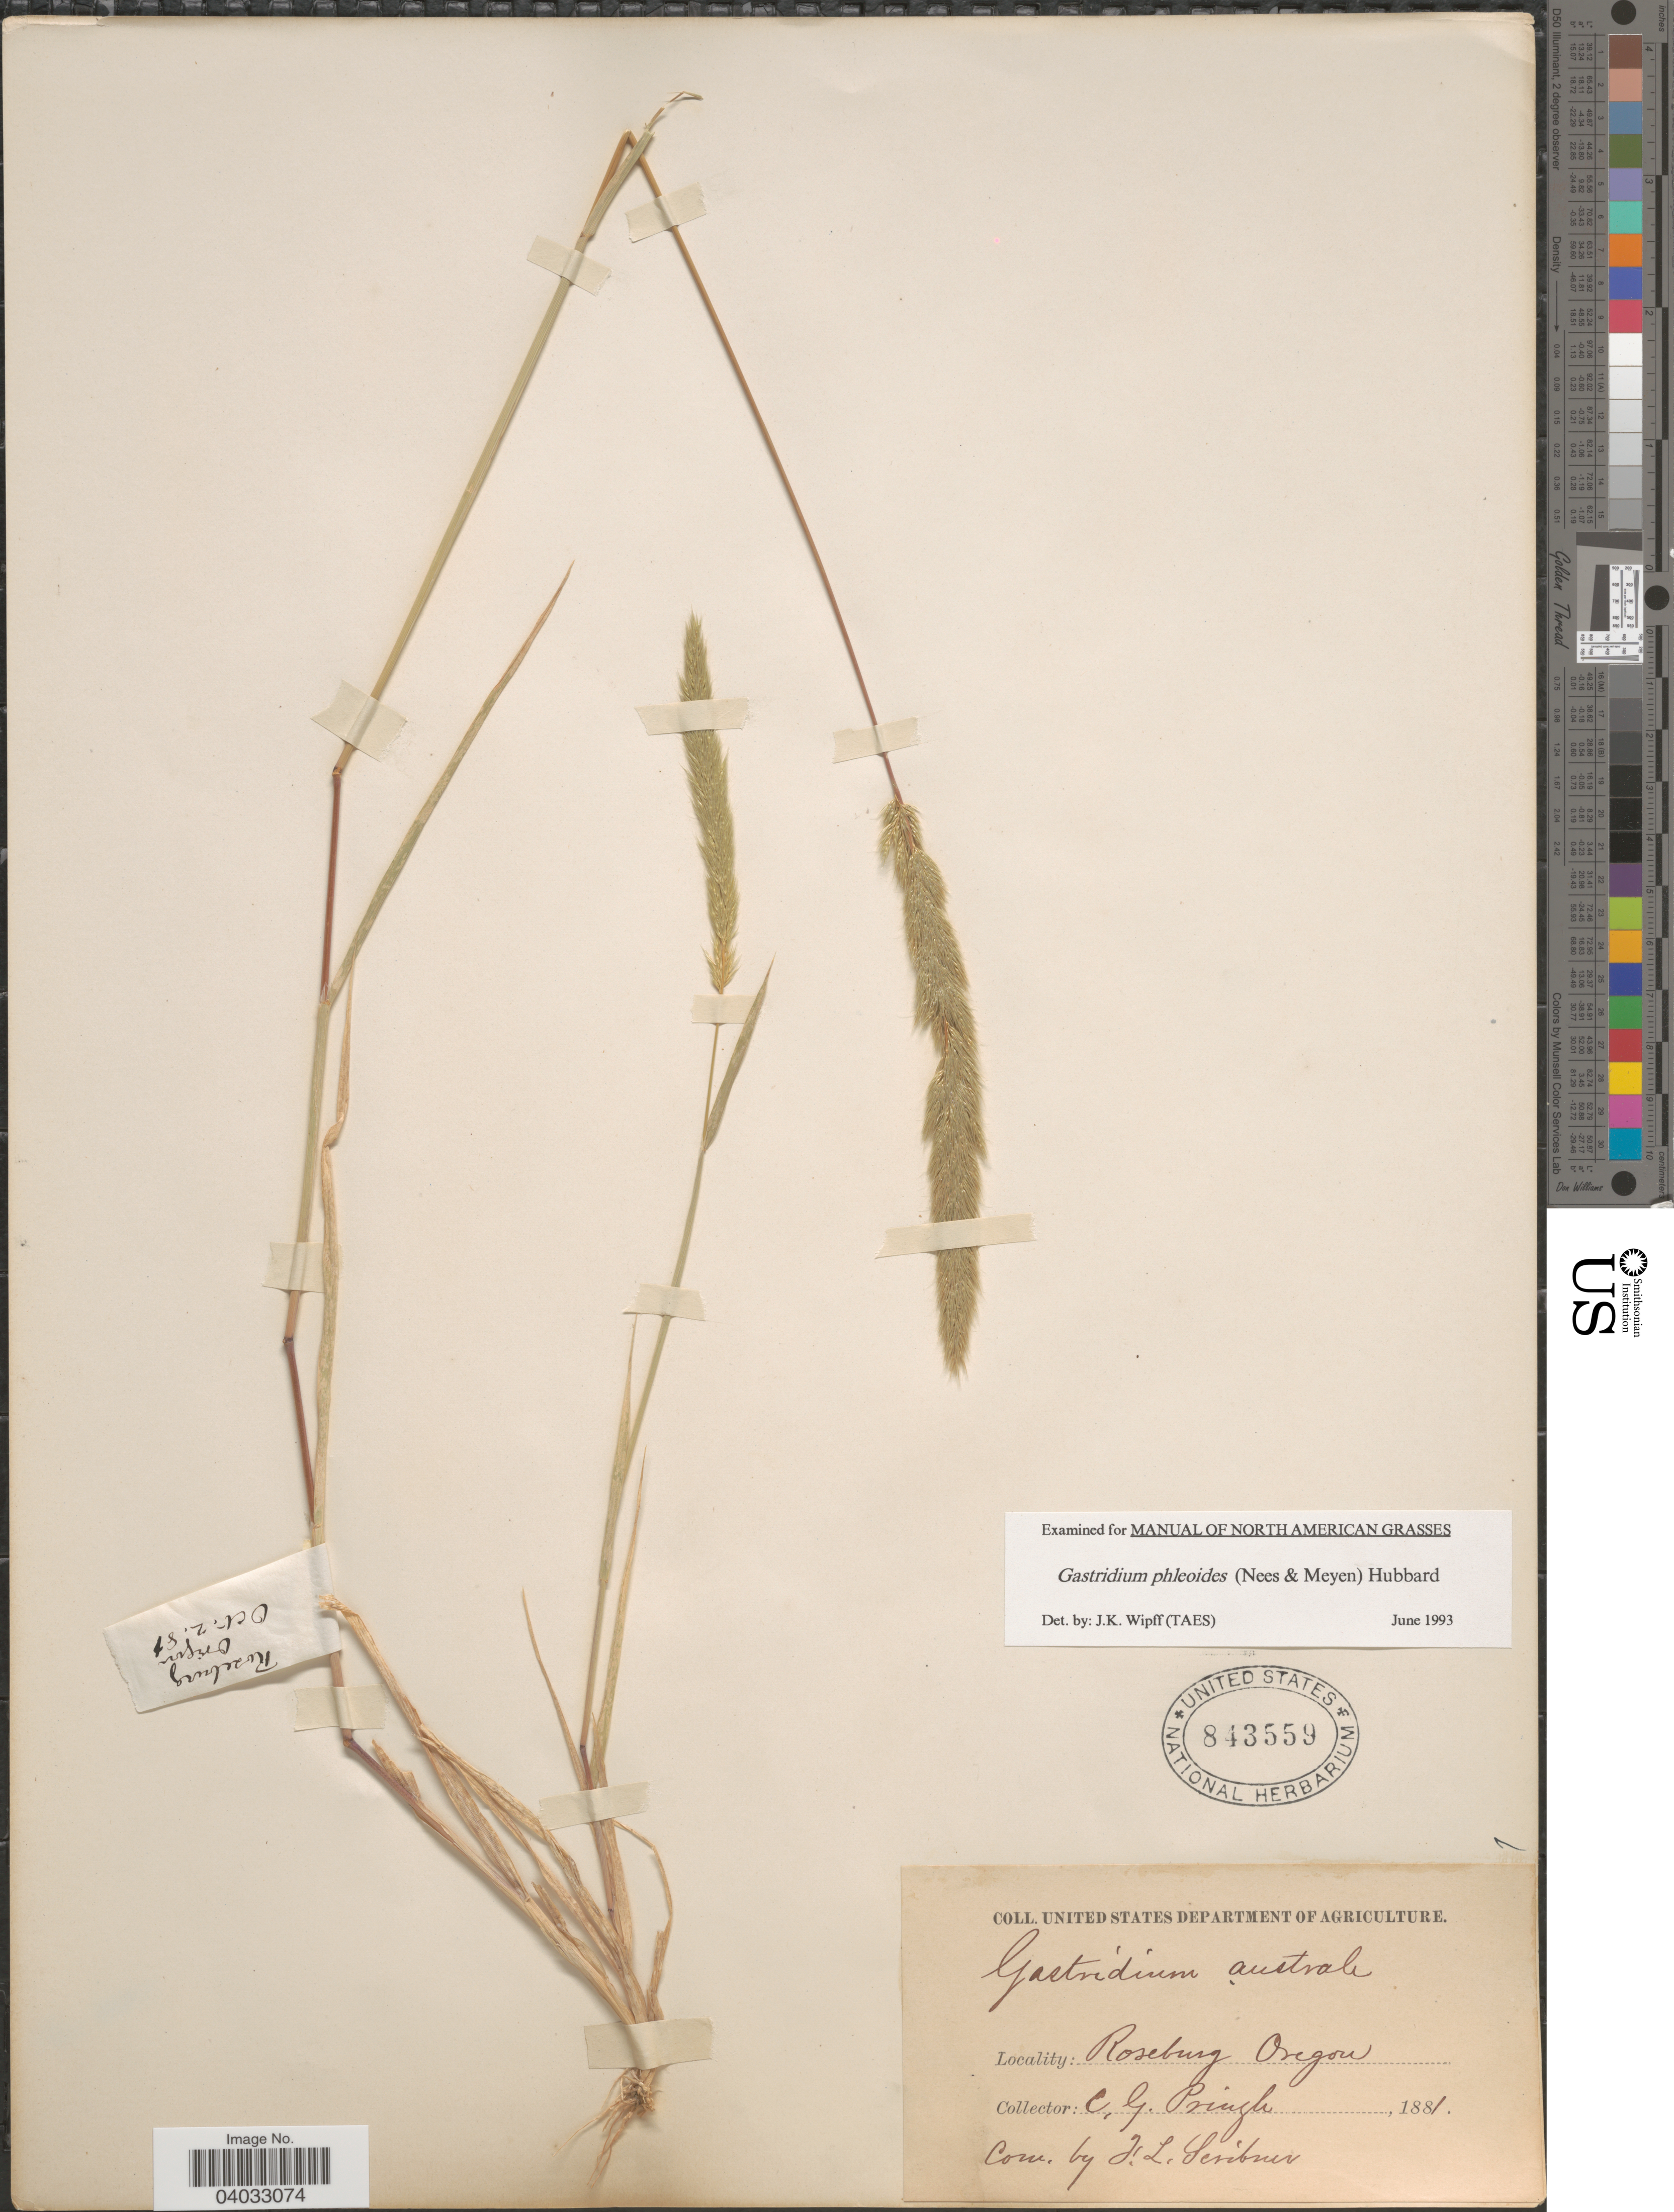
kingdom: Plantae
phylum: Tracheophyta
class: Liliopsida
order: Poales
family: Poaceae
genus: Gastridium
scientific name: Gastridium phleoides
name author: (Nees) C.E. Hubb.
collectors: C. G. Pringle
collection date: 1881-10-02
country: United States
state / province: Oregon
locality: Roseburg.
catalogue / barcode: US 843559